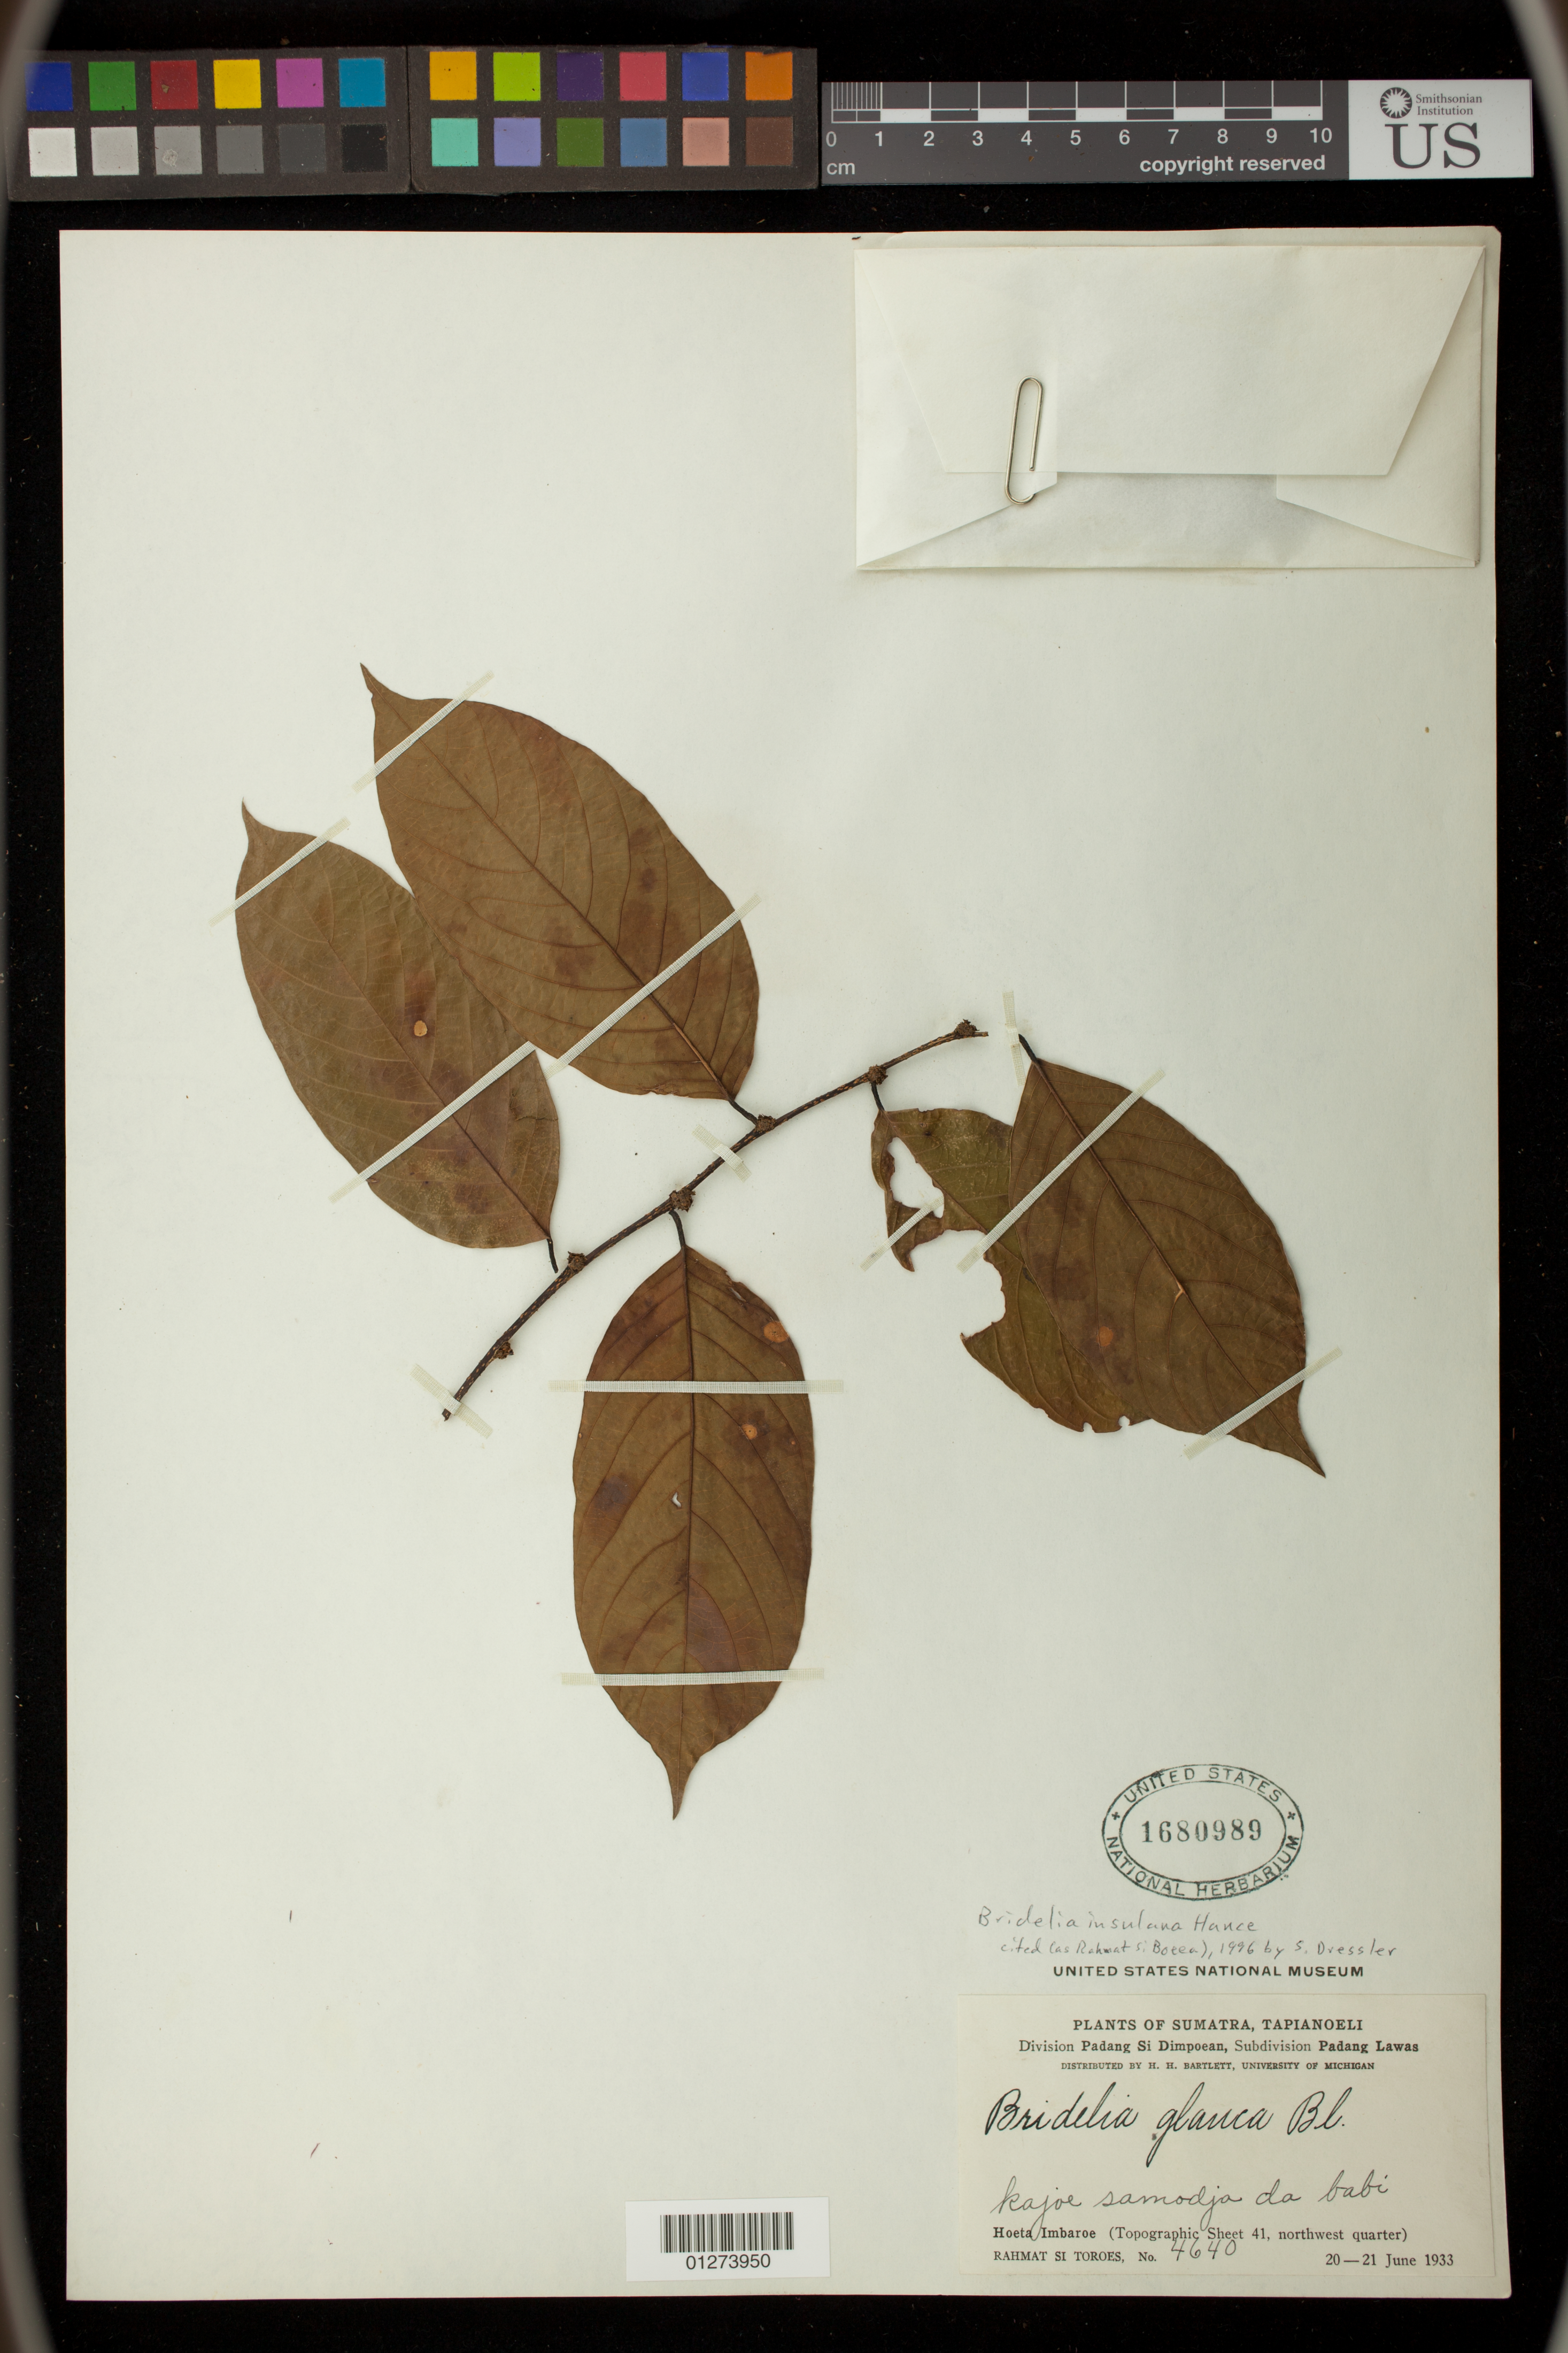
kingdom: Plantae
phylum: Tracheophyta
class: Magnoliopsida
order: Malpighiales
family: Phyllanthaceae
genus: Bridelia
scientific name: Bridelia insulana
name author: Hance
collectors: Rahmat Si Boeea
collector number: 4640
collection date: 1933-06-20/1933-06-21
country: Indonesia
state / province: Sumatra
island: Sumatra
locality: Hoeta Imbaroe (Topographic sheet 41, northwest quarter), North Sumatra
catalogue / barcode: US 1680989